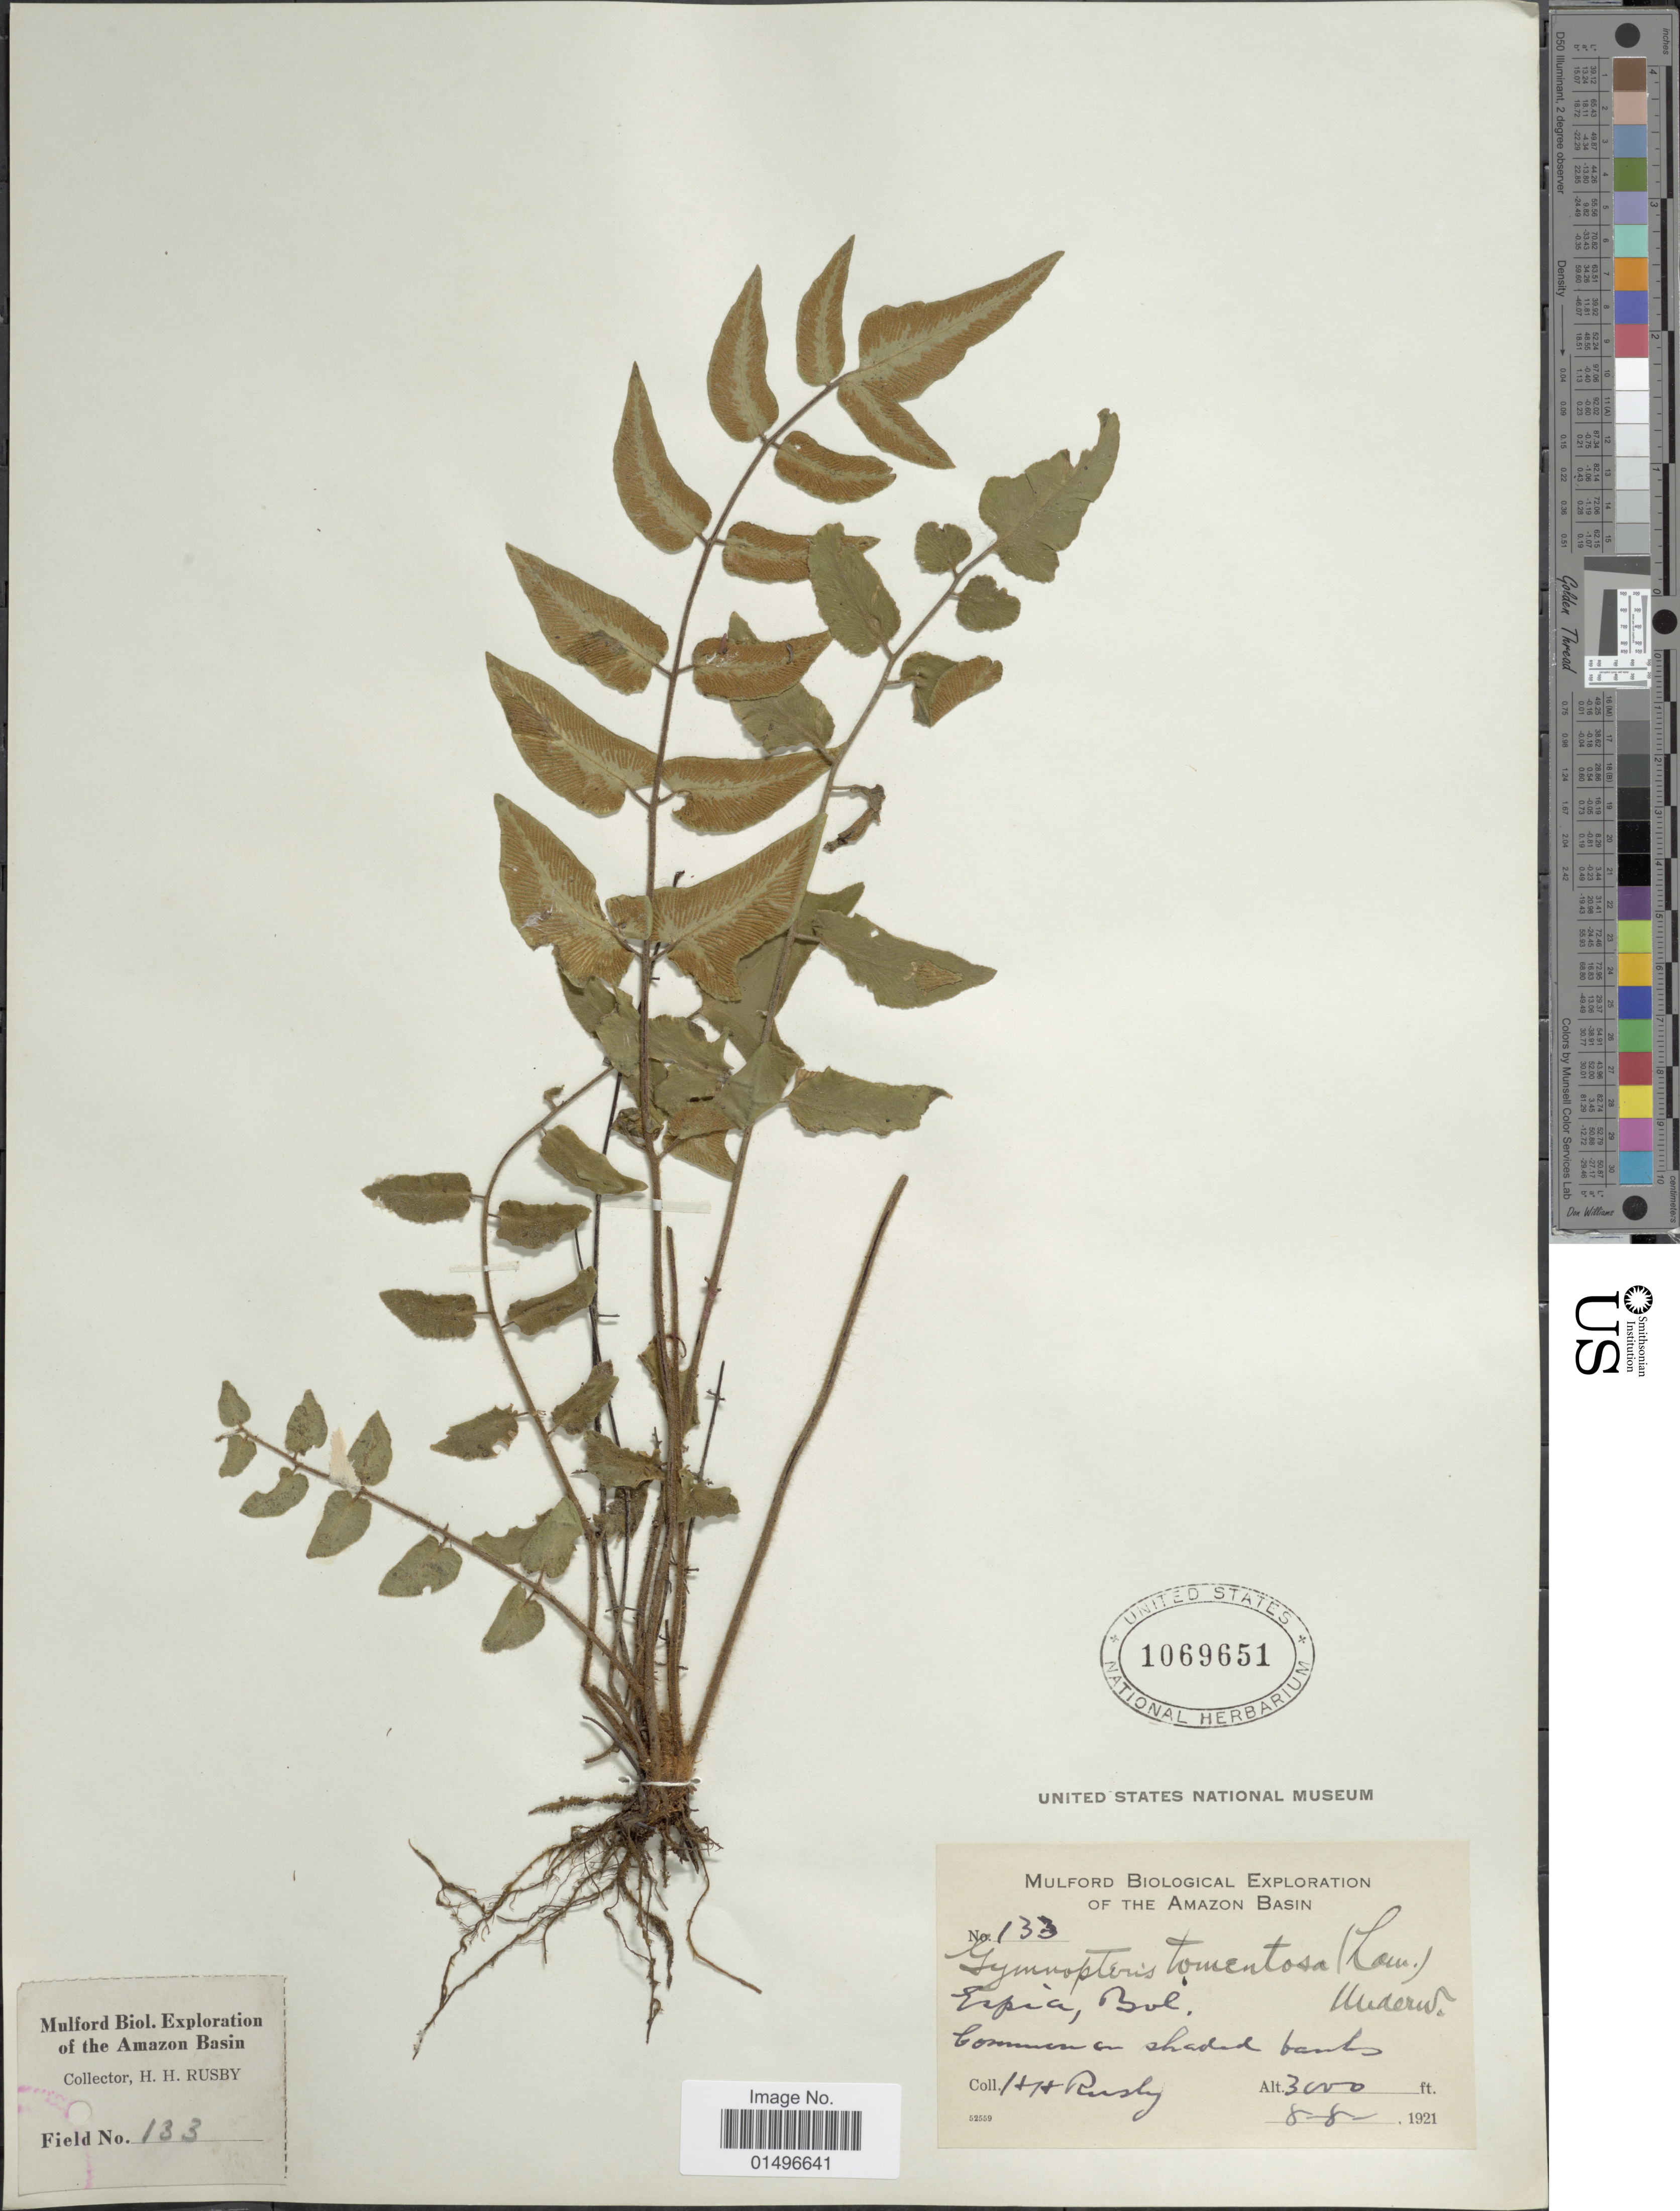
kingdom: Plantae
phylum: Tracheophyta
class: Polypodiopsida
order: Polypodiales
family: Pteridaceae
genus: Hemionitis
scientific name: Hemionitis tomentosa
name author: (Lam.) Raddi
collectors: H. H. Rusby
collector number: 133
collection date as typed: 8-8-1921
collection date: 1921-08-08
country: Bolivia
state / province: La Paz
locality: Espia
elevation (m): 914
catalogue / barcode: US 1069651